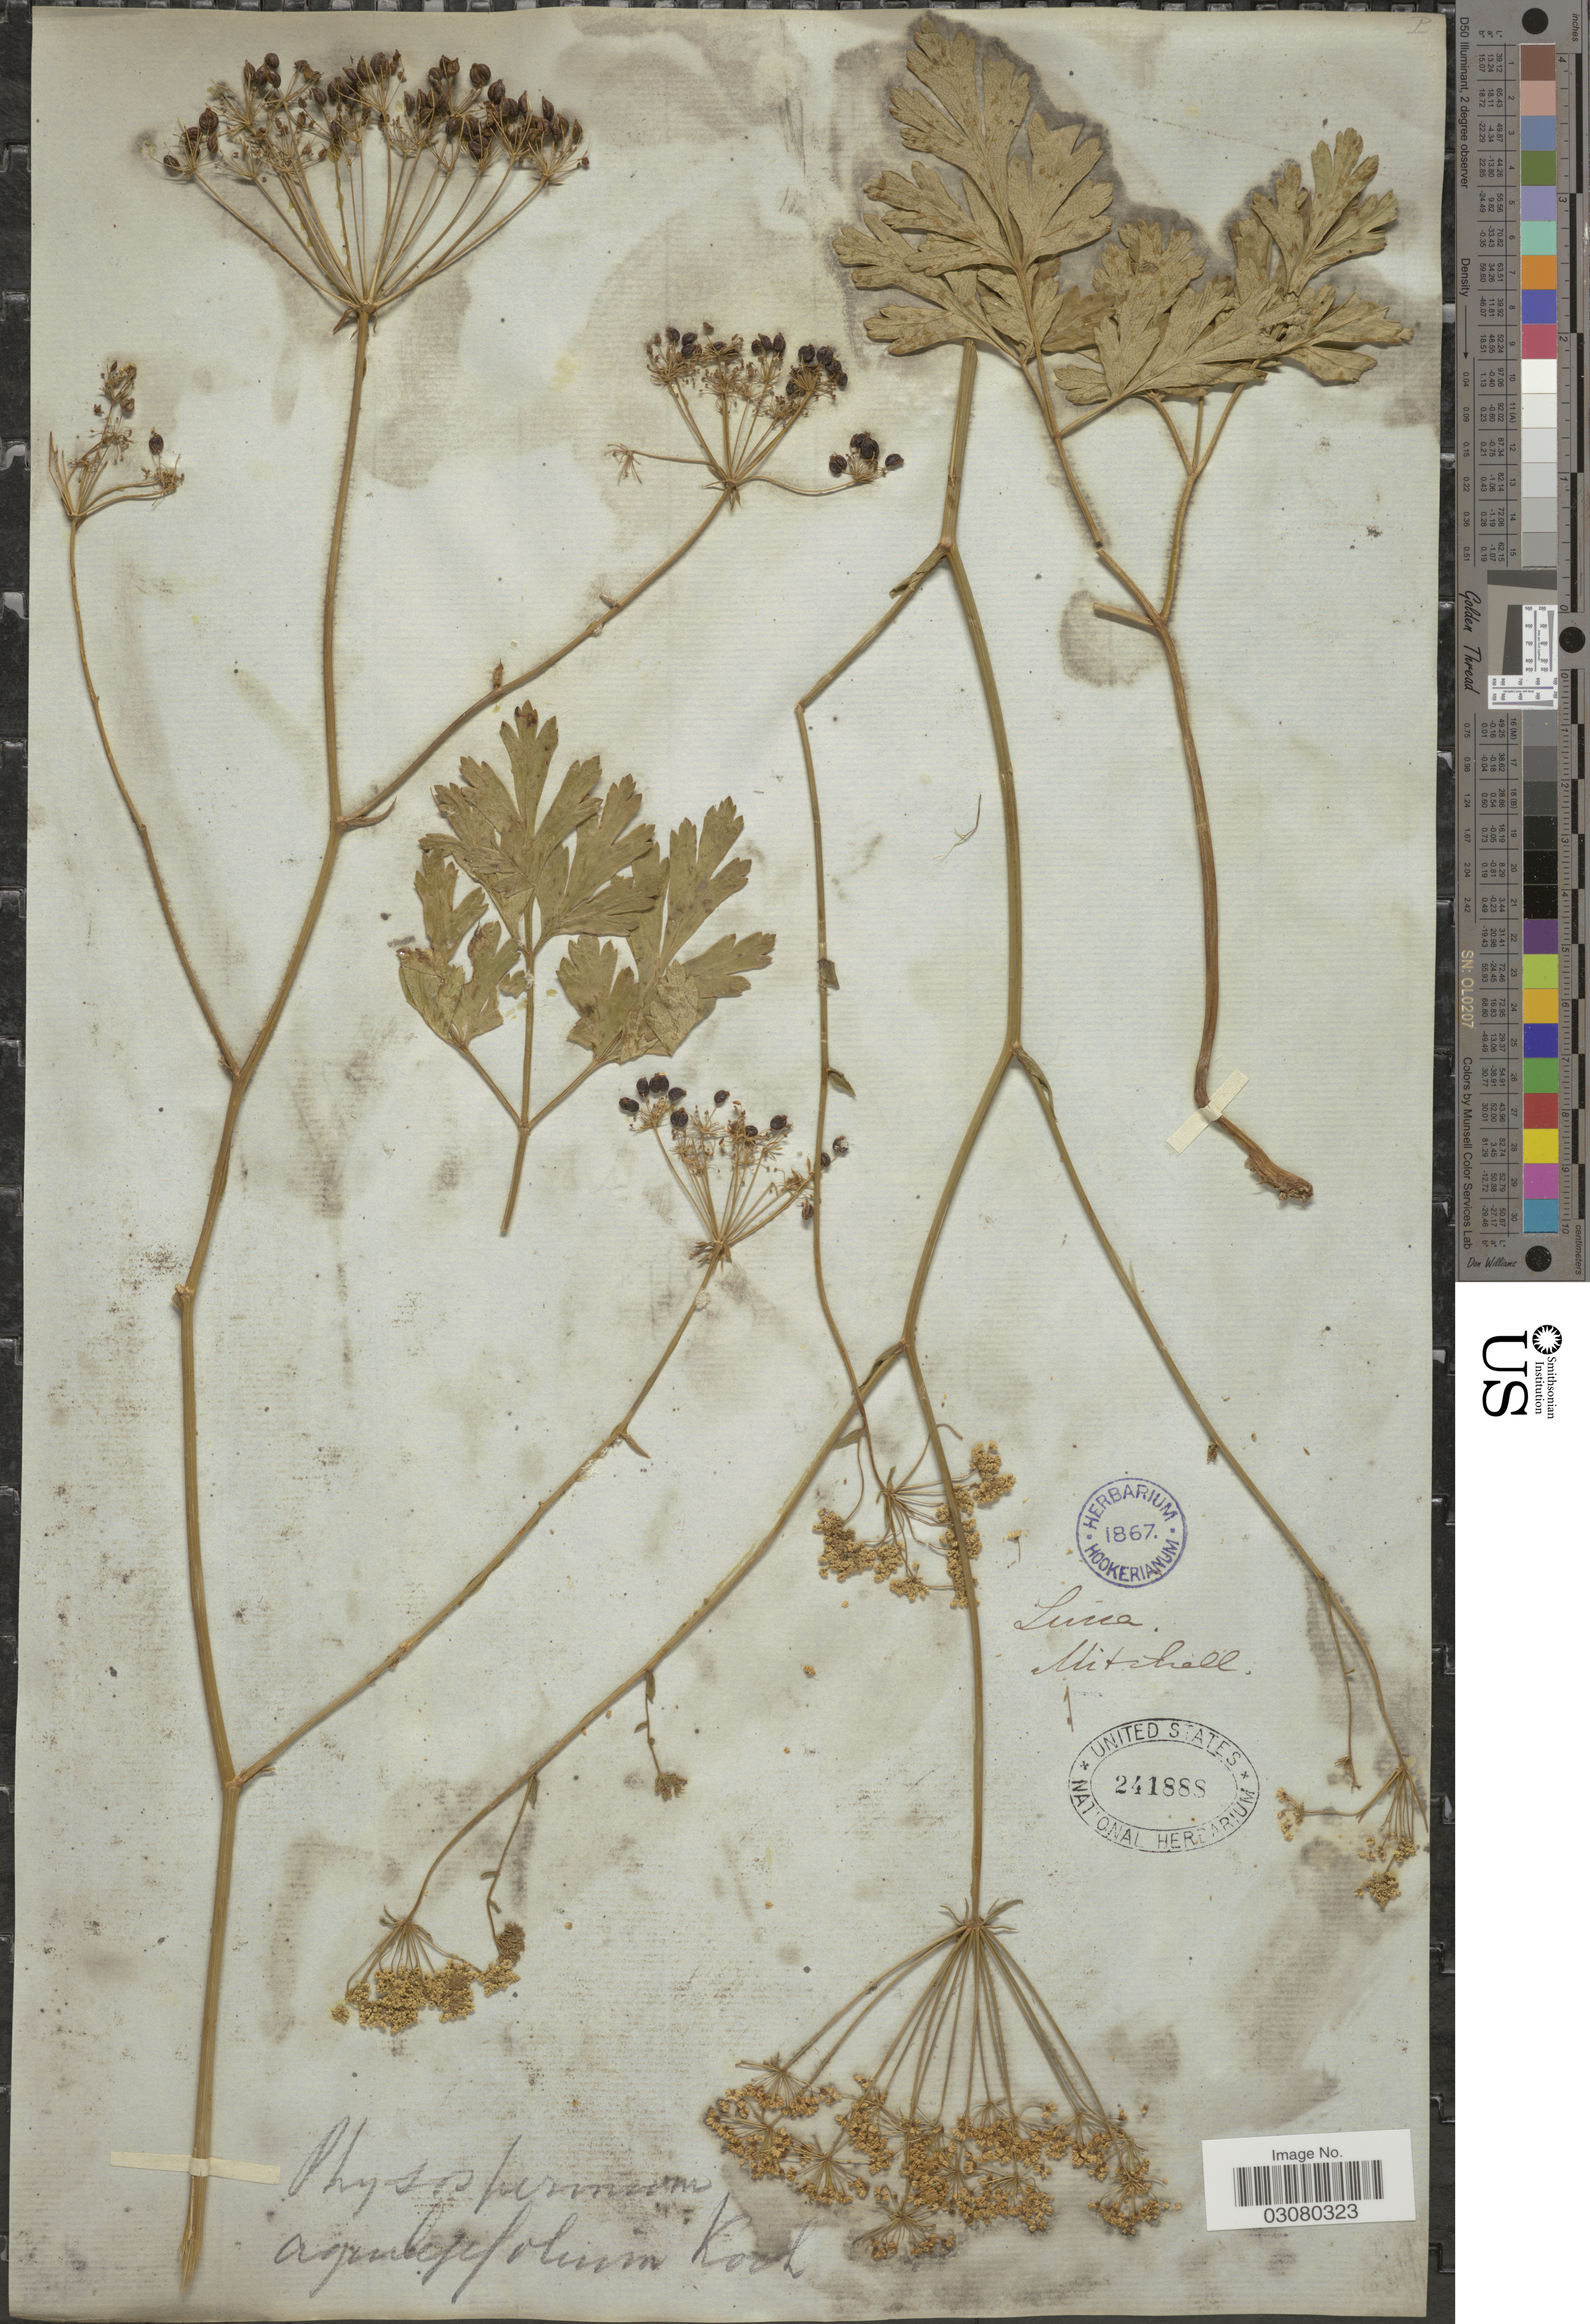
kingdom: Plantae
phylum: Tracheophyta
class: Magnoliopsida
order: Apiales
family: Apiaceae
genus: Physospermum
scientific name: Physospermum aquilegifolium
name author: (All.) W.D.J. Koch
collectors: Mitchell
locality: Suica. [interpreted]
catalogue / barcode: US 241888